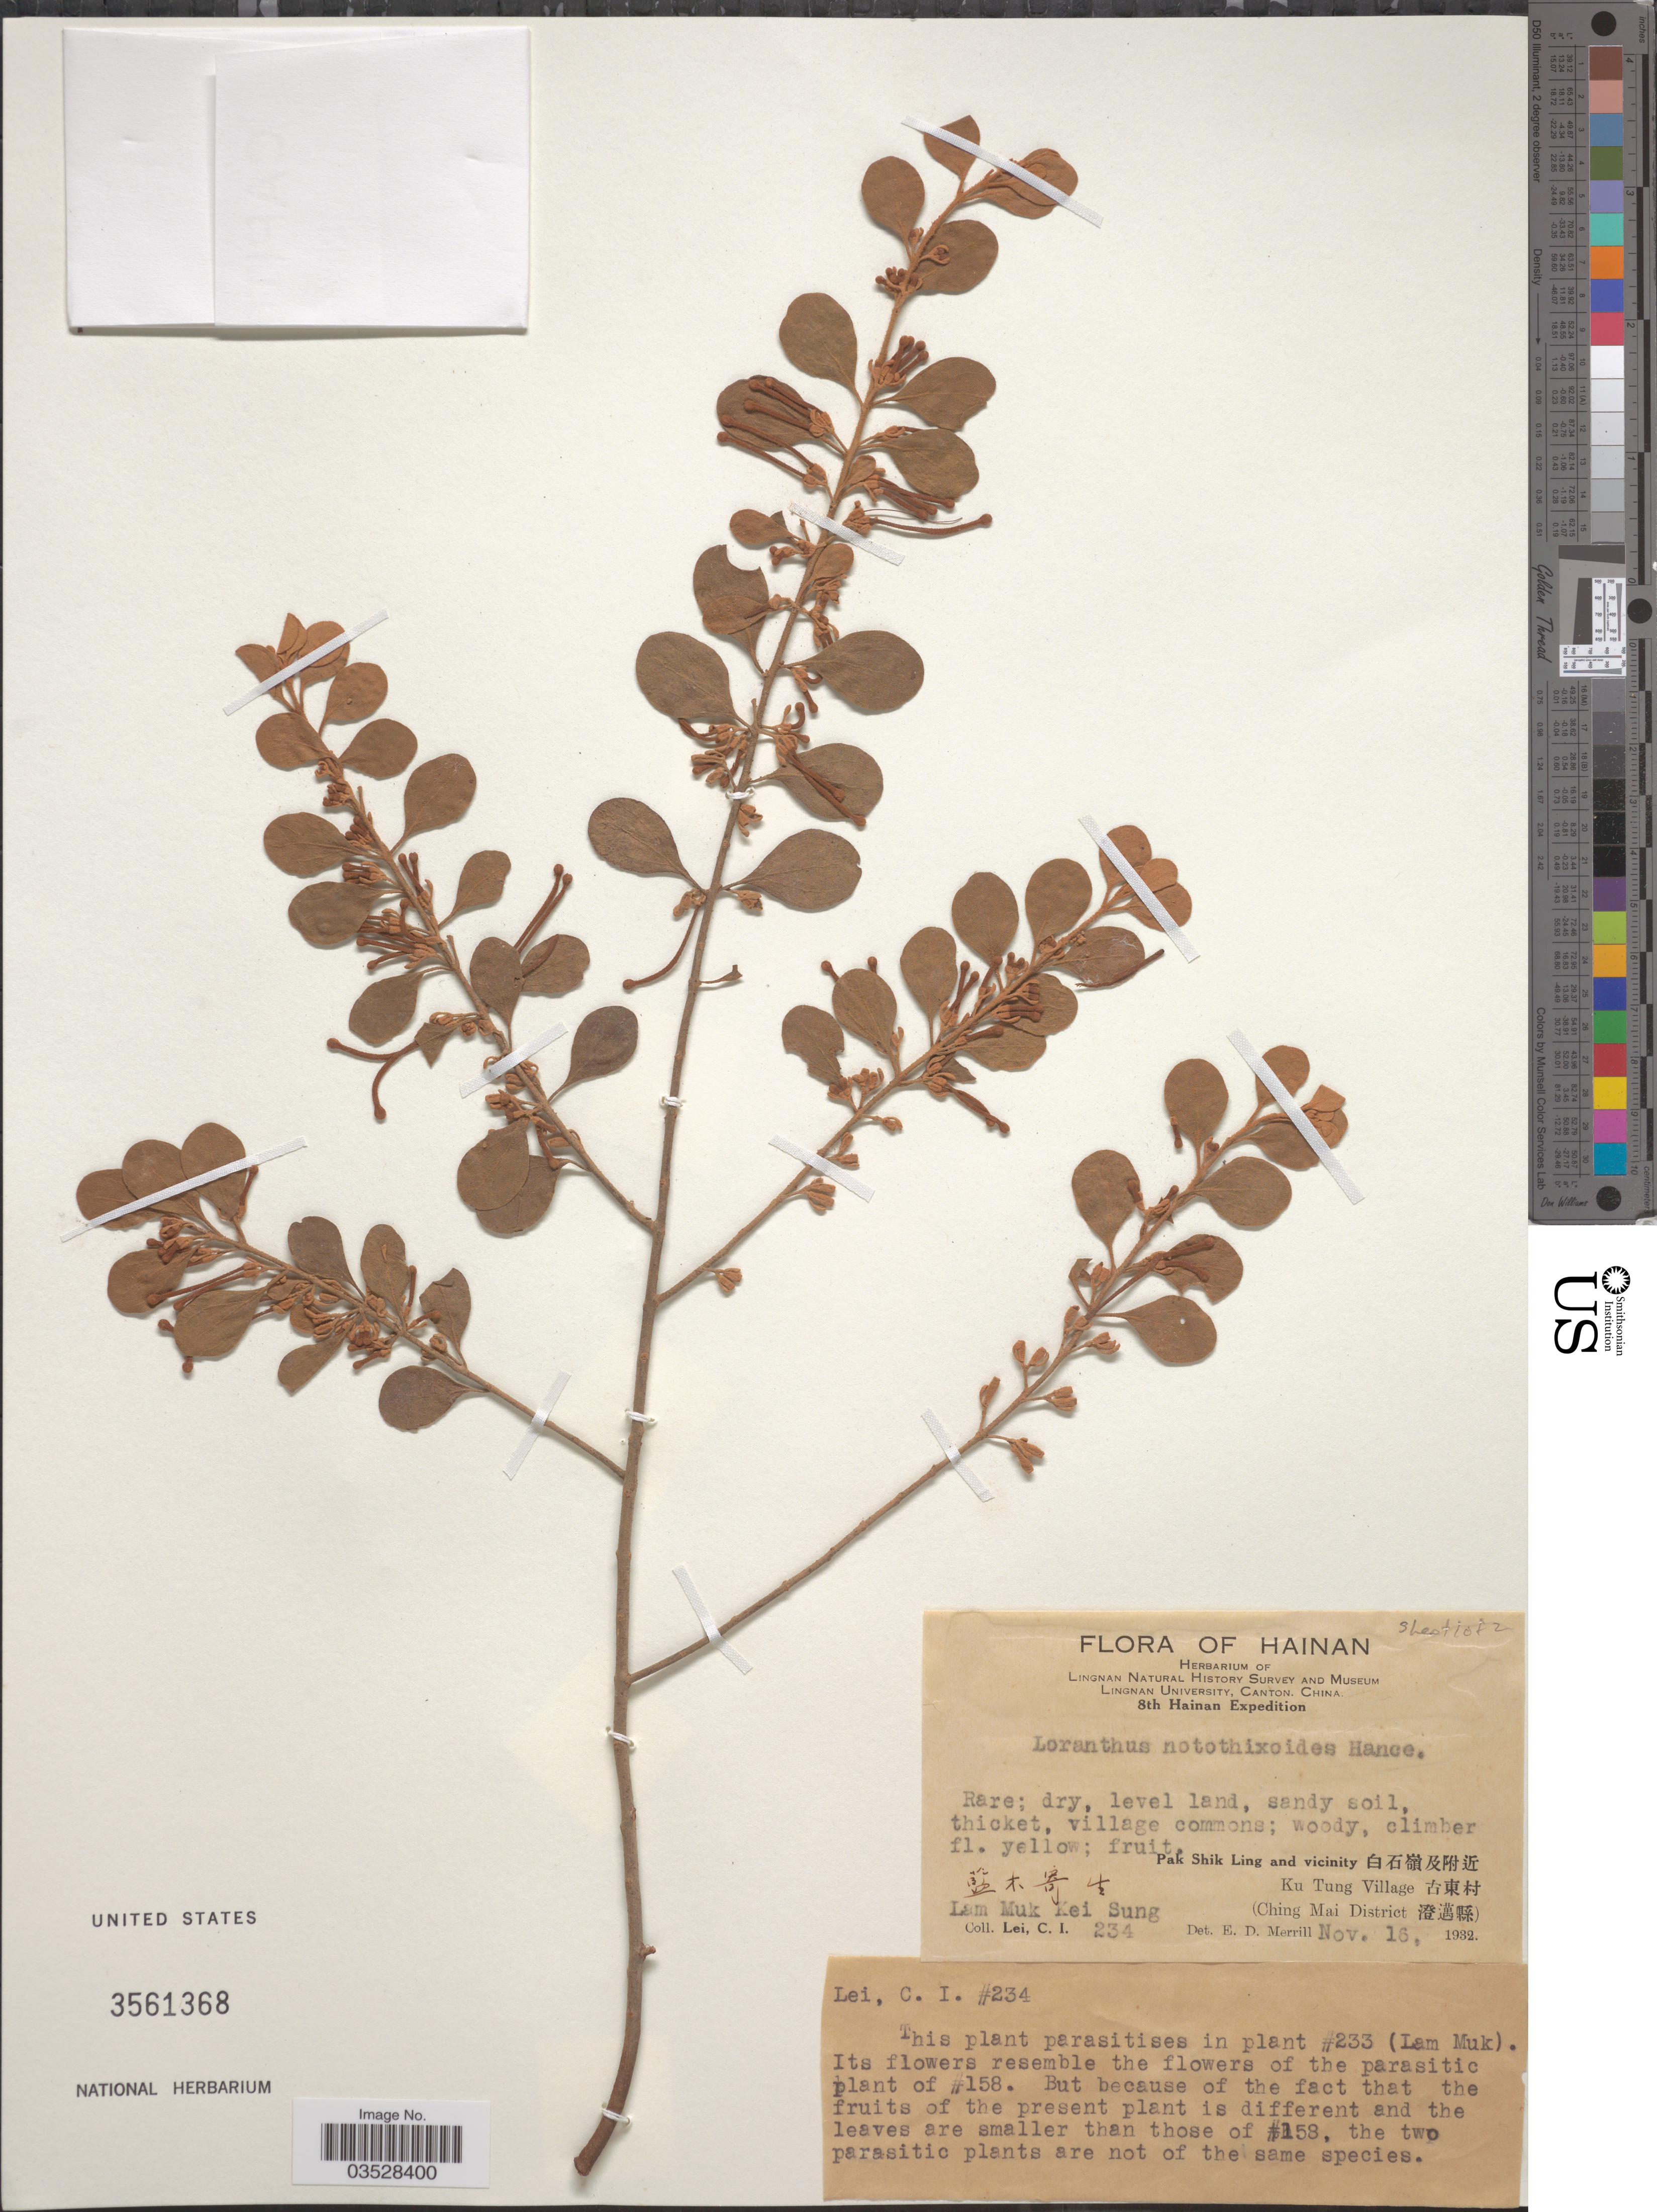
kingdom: Plantae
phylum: Tracheophyta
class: Magnoliopsida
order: Santalales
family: Loranthaceae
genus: Scurrula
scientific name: Scurrula notothixoides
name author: (Hance) Danser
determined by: Strong, Mark T., (BOT), Smithsonian Institution - National Museum of Natural History (UNITED STATES)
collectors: C. I. Lei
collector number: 234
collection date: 1932-11-16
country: China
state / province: Hainan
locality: Ching Mai District. Lam Muk Kei Sung.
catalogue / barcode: US 3561368